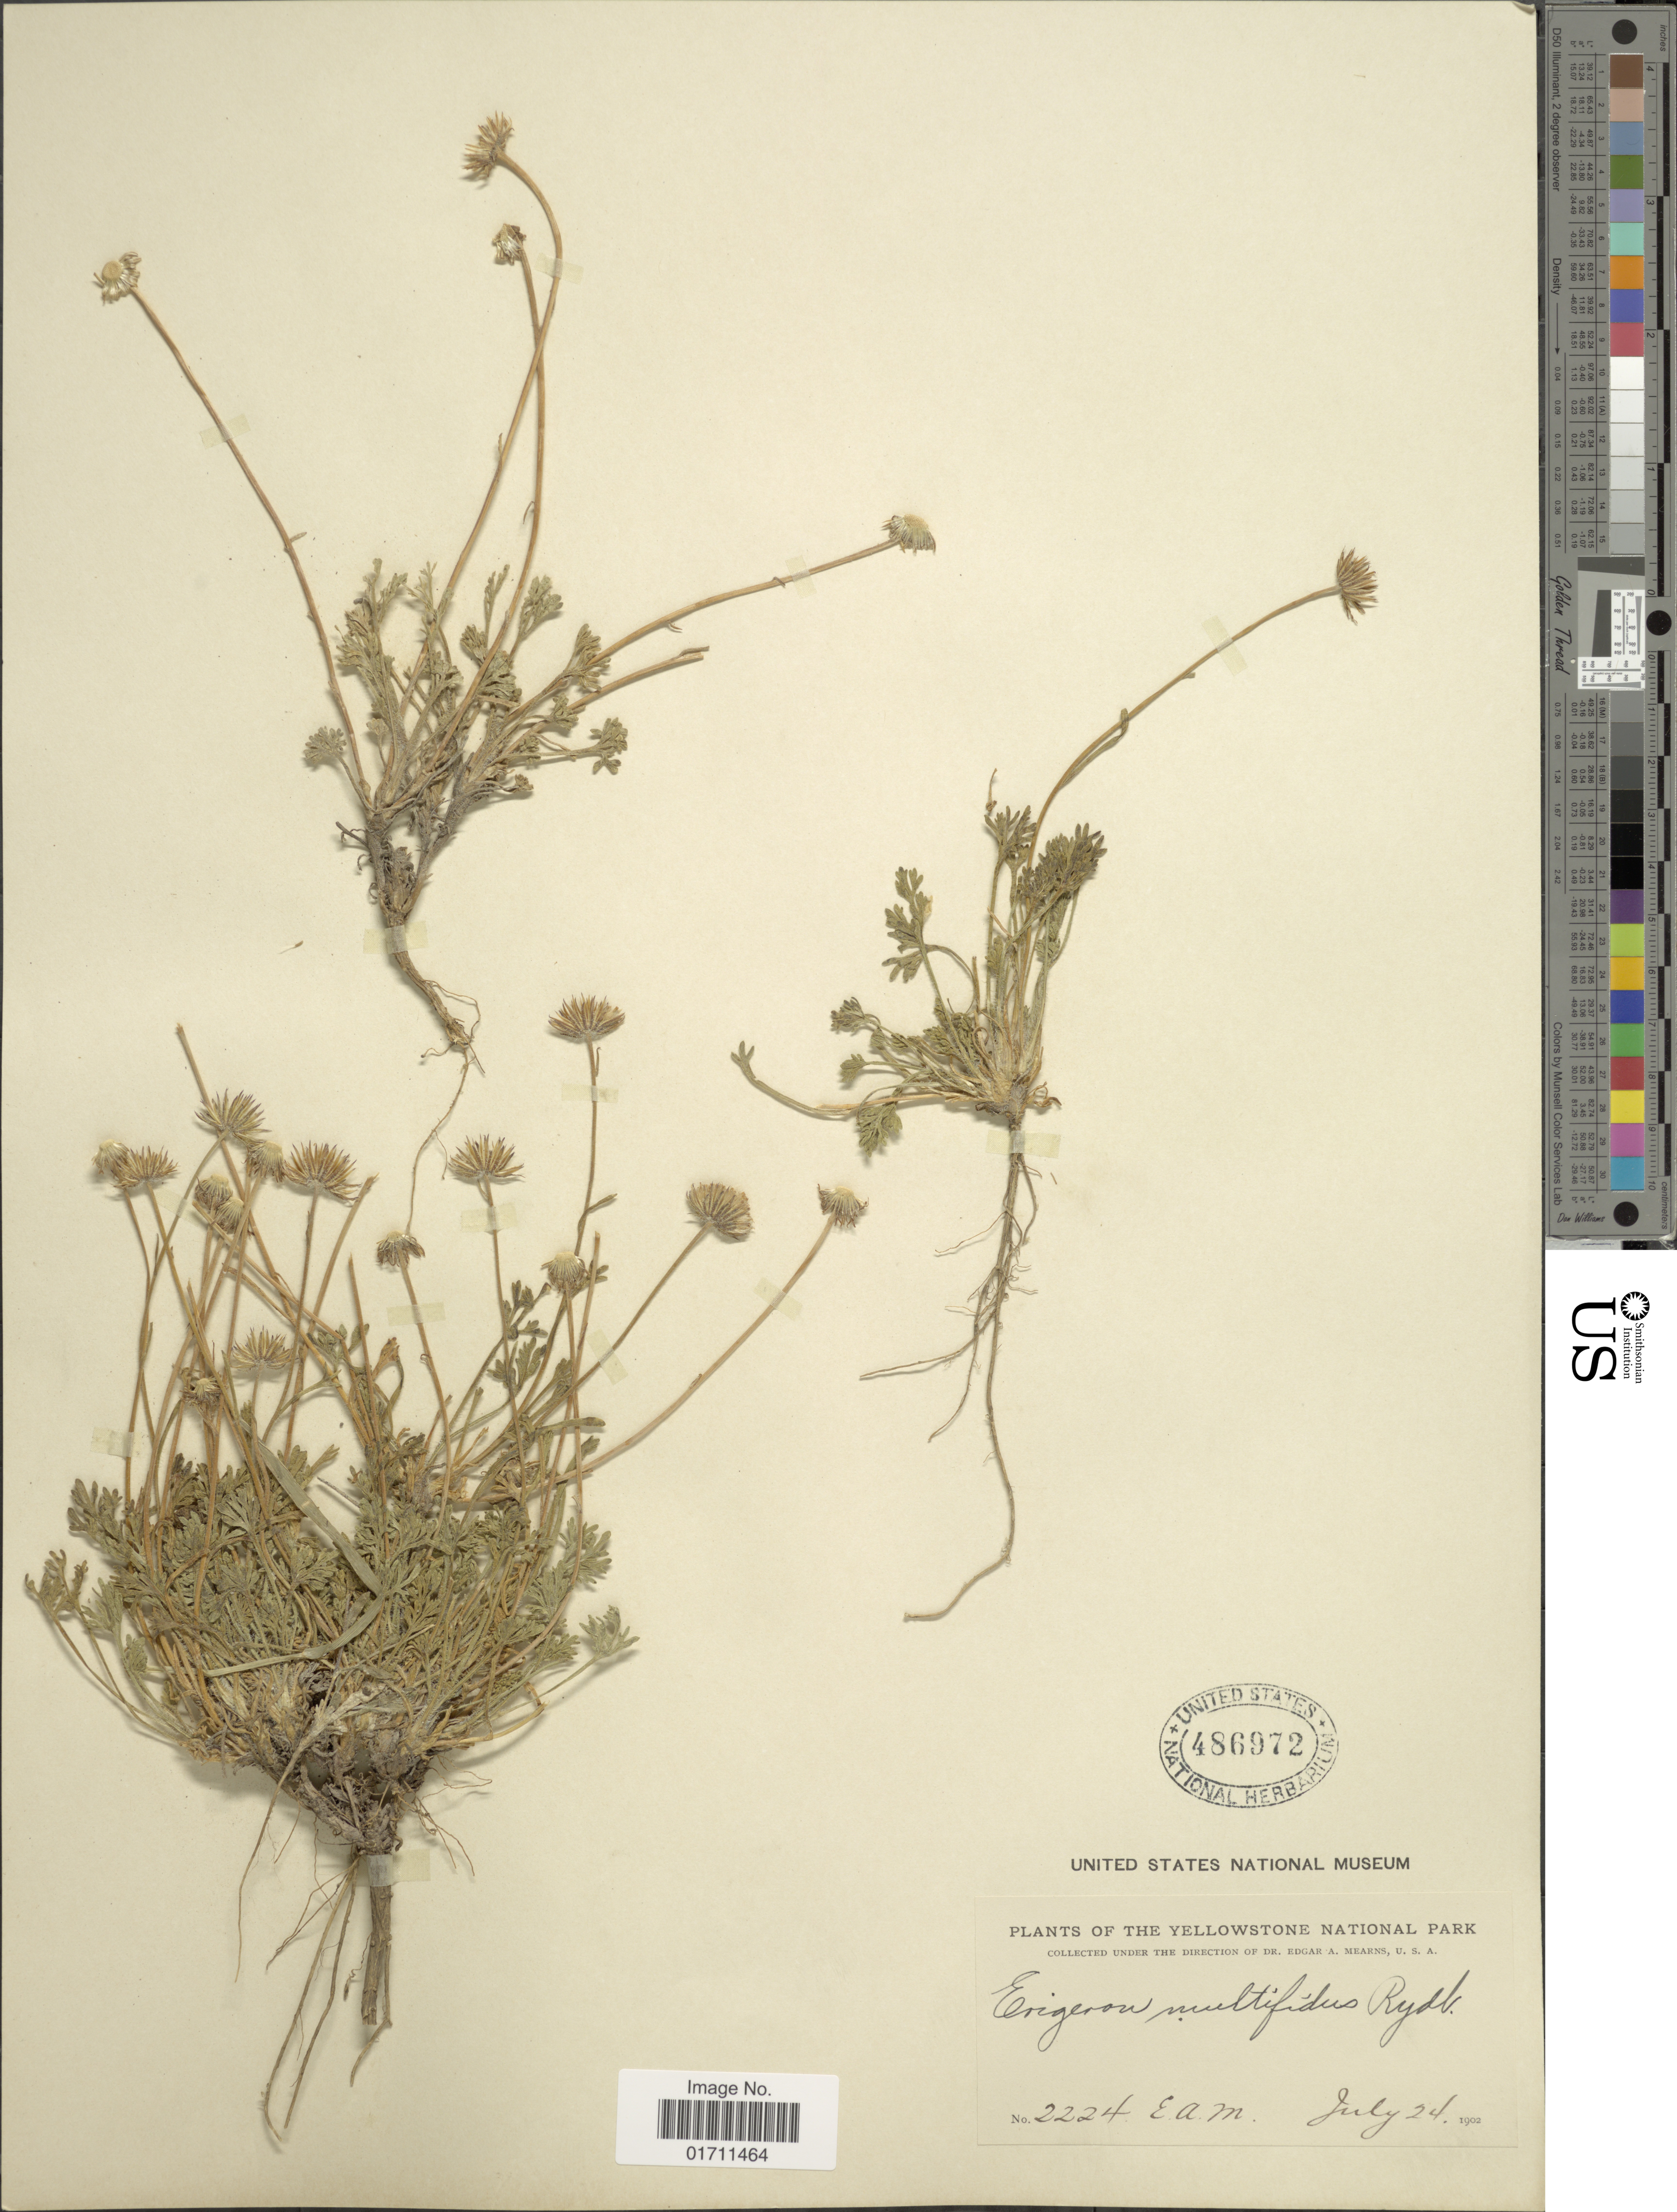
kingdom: Plantae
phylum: Tracheophyta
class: Magnoliopsida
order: Asterales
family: Asteraceae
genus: Erigeron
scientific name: Erigeron compositus var. multifidus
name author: (Rydb.) J.F. Macbr. & Payson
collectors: E. A. Mearns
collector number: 2224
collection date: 1902-07-24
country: United States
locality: The Yellowstone National Park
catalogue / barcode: US 486972